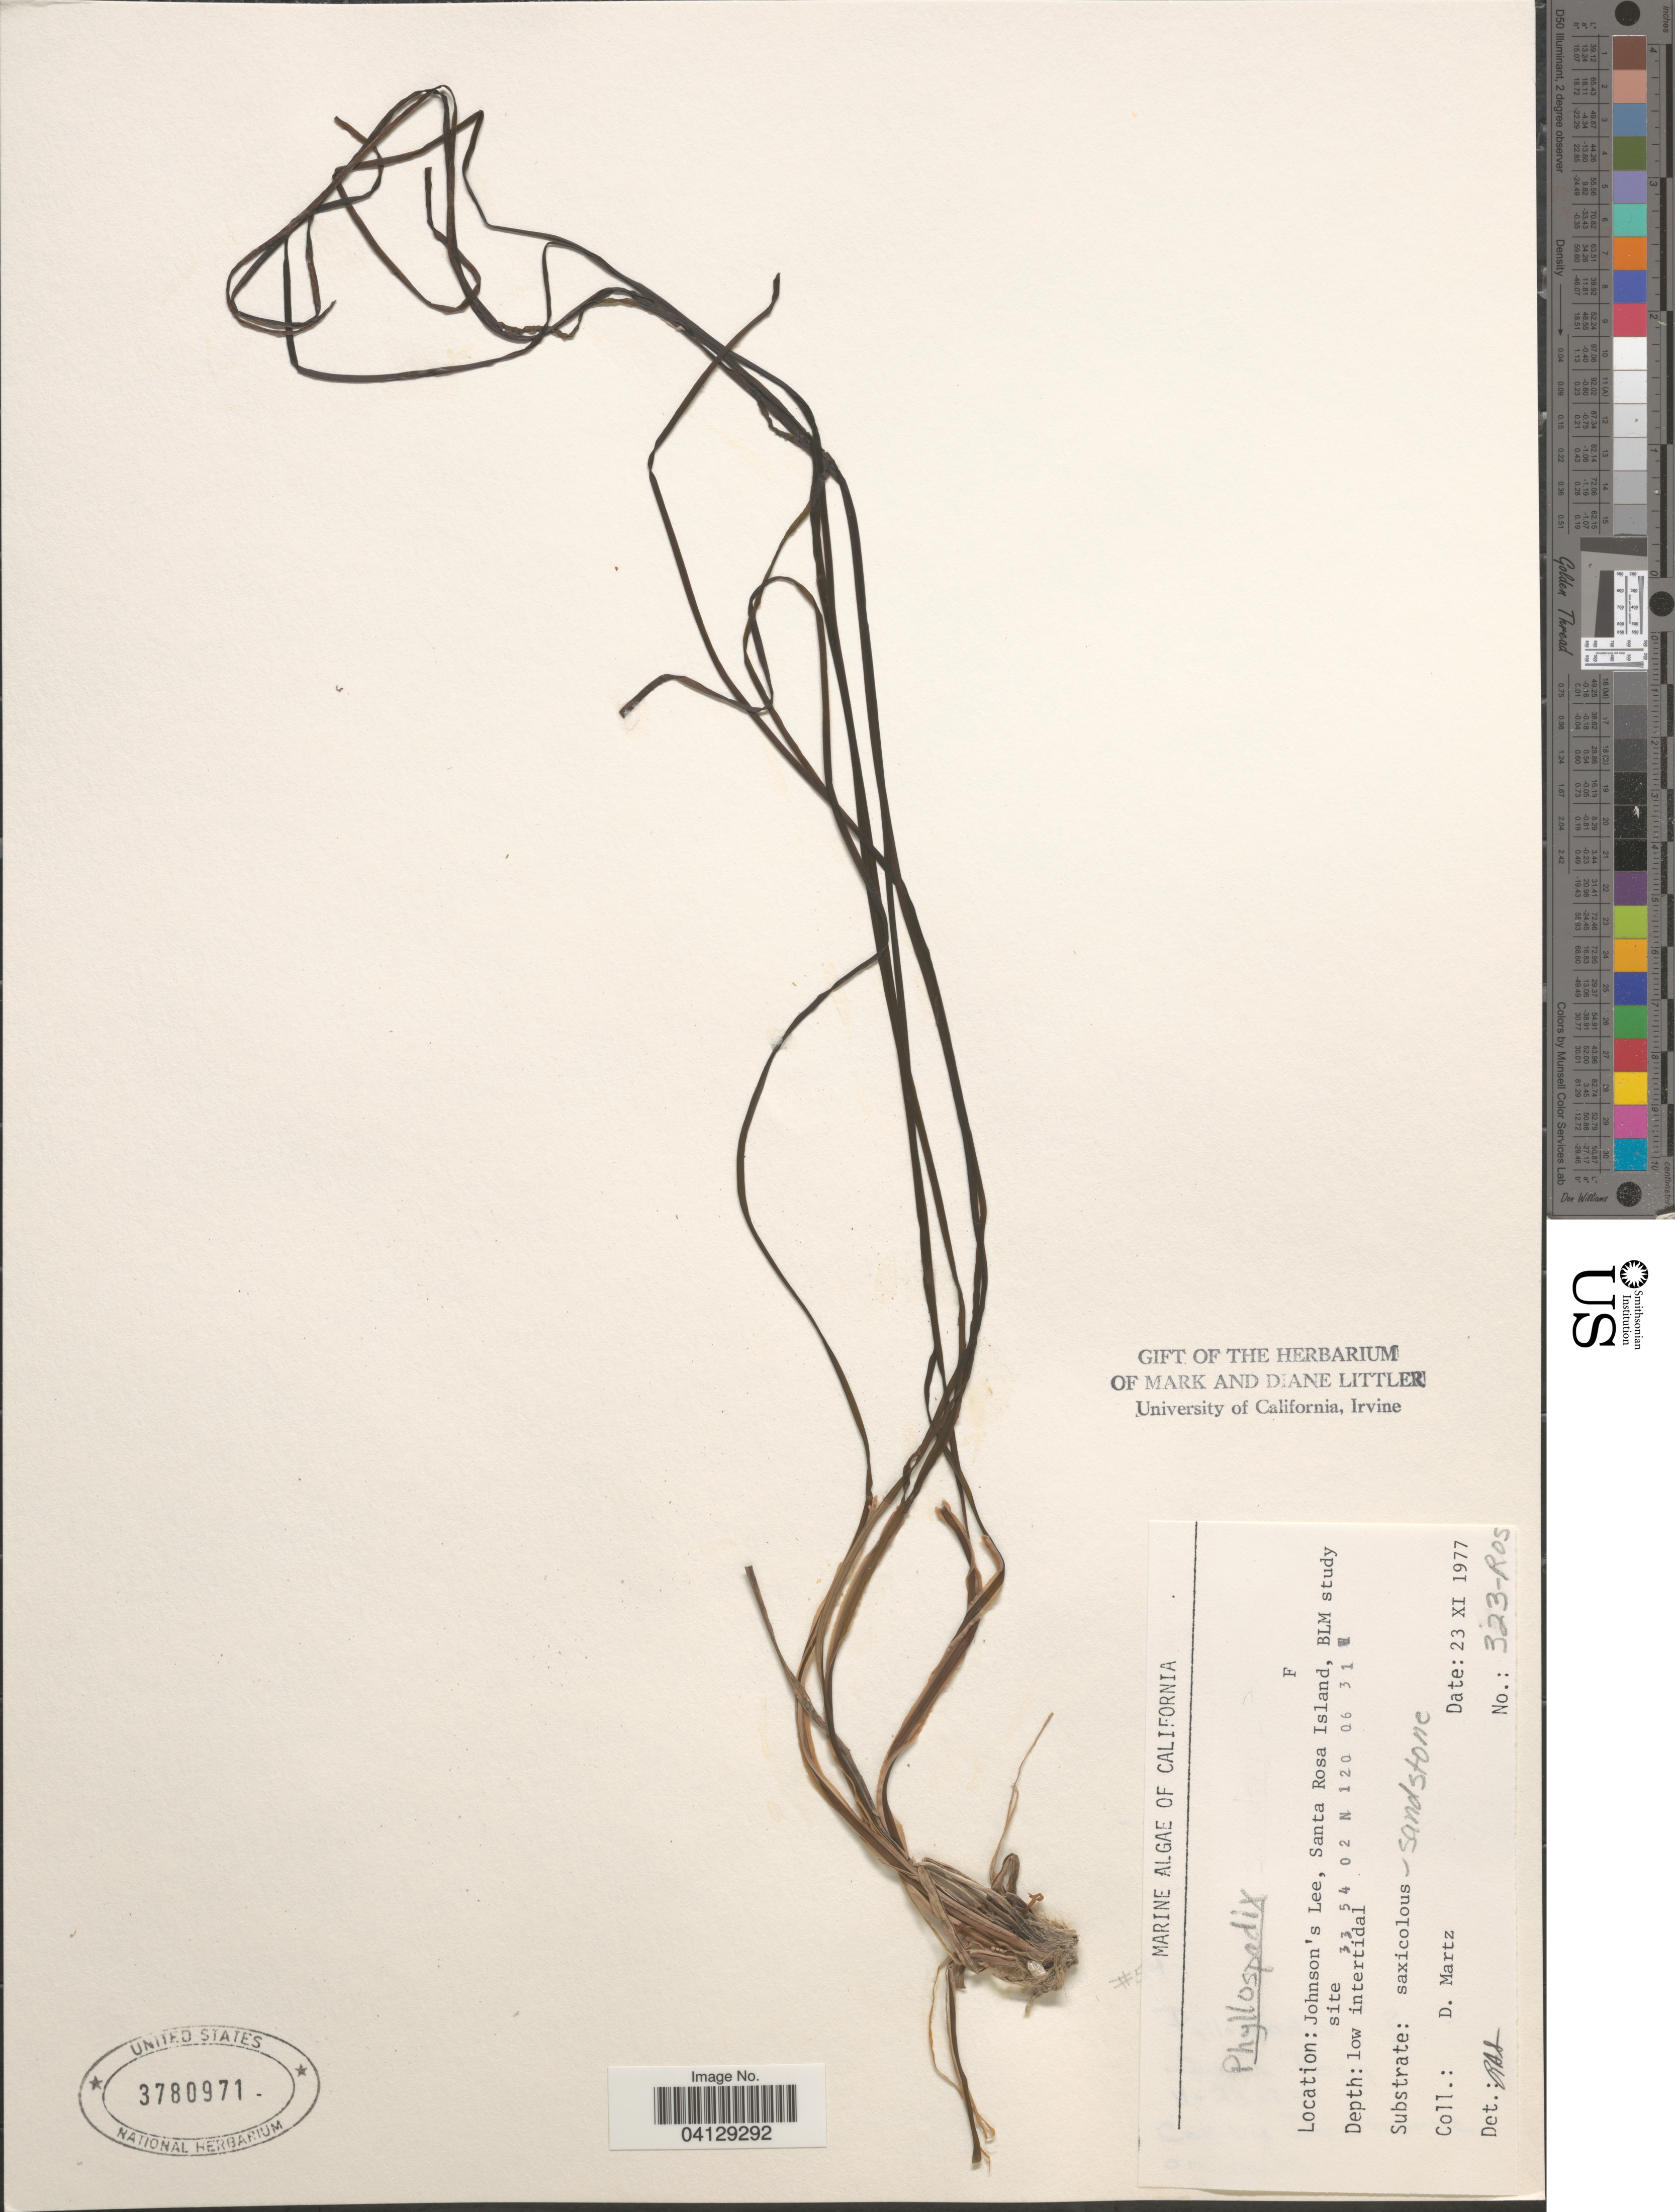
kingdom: Plantae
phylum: Tracheophyta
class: Liliopsida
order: Alismatales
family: Zosteraceae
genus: Phyllospadix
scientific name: Phyllospadix sp.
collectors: D. Martz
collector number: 323-ROS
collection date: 1977-11-23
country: United States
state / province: California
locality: Johnson's Lee, Santa Rosa Island, BLM study site.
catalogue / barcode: US 3780971